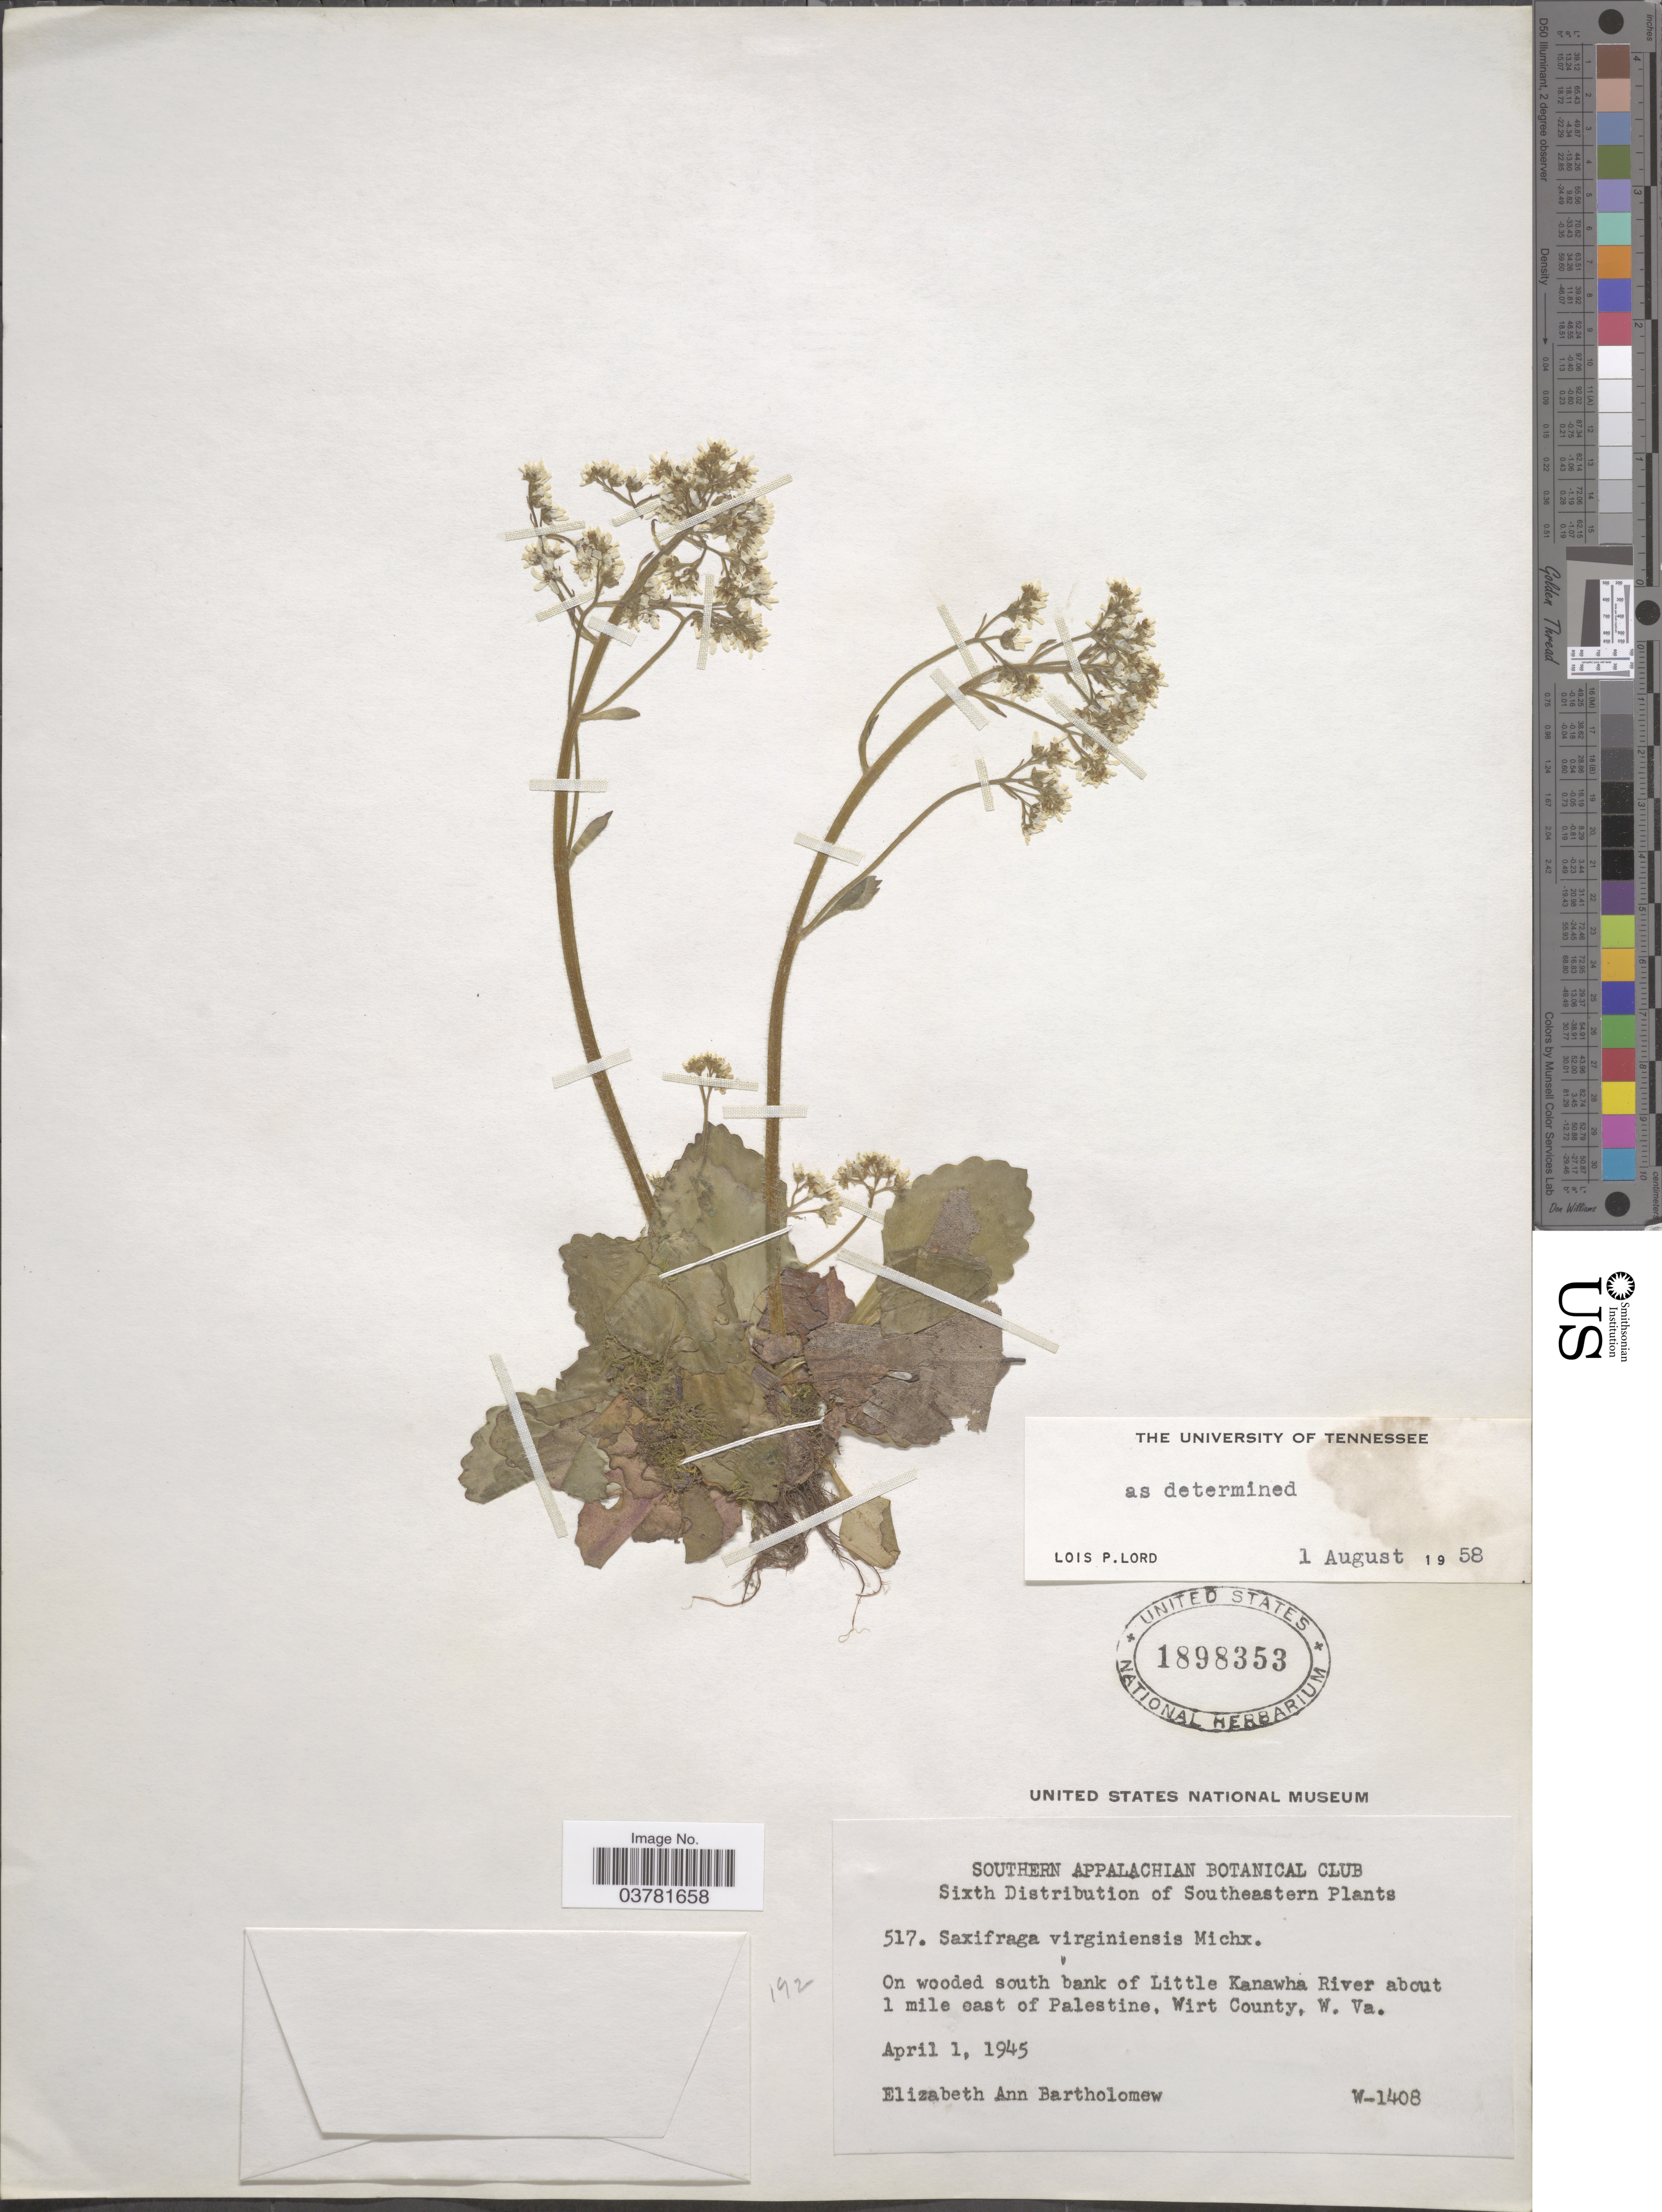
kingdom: Plantae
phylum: Tracheophyta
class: Magnoliopsida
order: Saxifragales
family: Saxifragaceae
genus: Micranthes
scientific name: Micranthes virginiensis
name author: (Michx.) Small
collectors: E. Bartholomew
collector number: W-1408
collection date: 1945-04-01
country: United States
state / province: West Virginia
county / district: Wirt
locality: Southeastern. On wooded south bank of Little Kanawha River about 1 mile east of Palestine, Wirt County.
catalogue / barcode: US 1898353